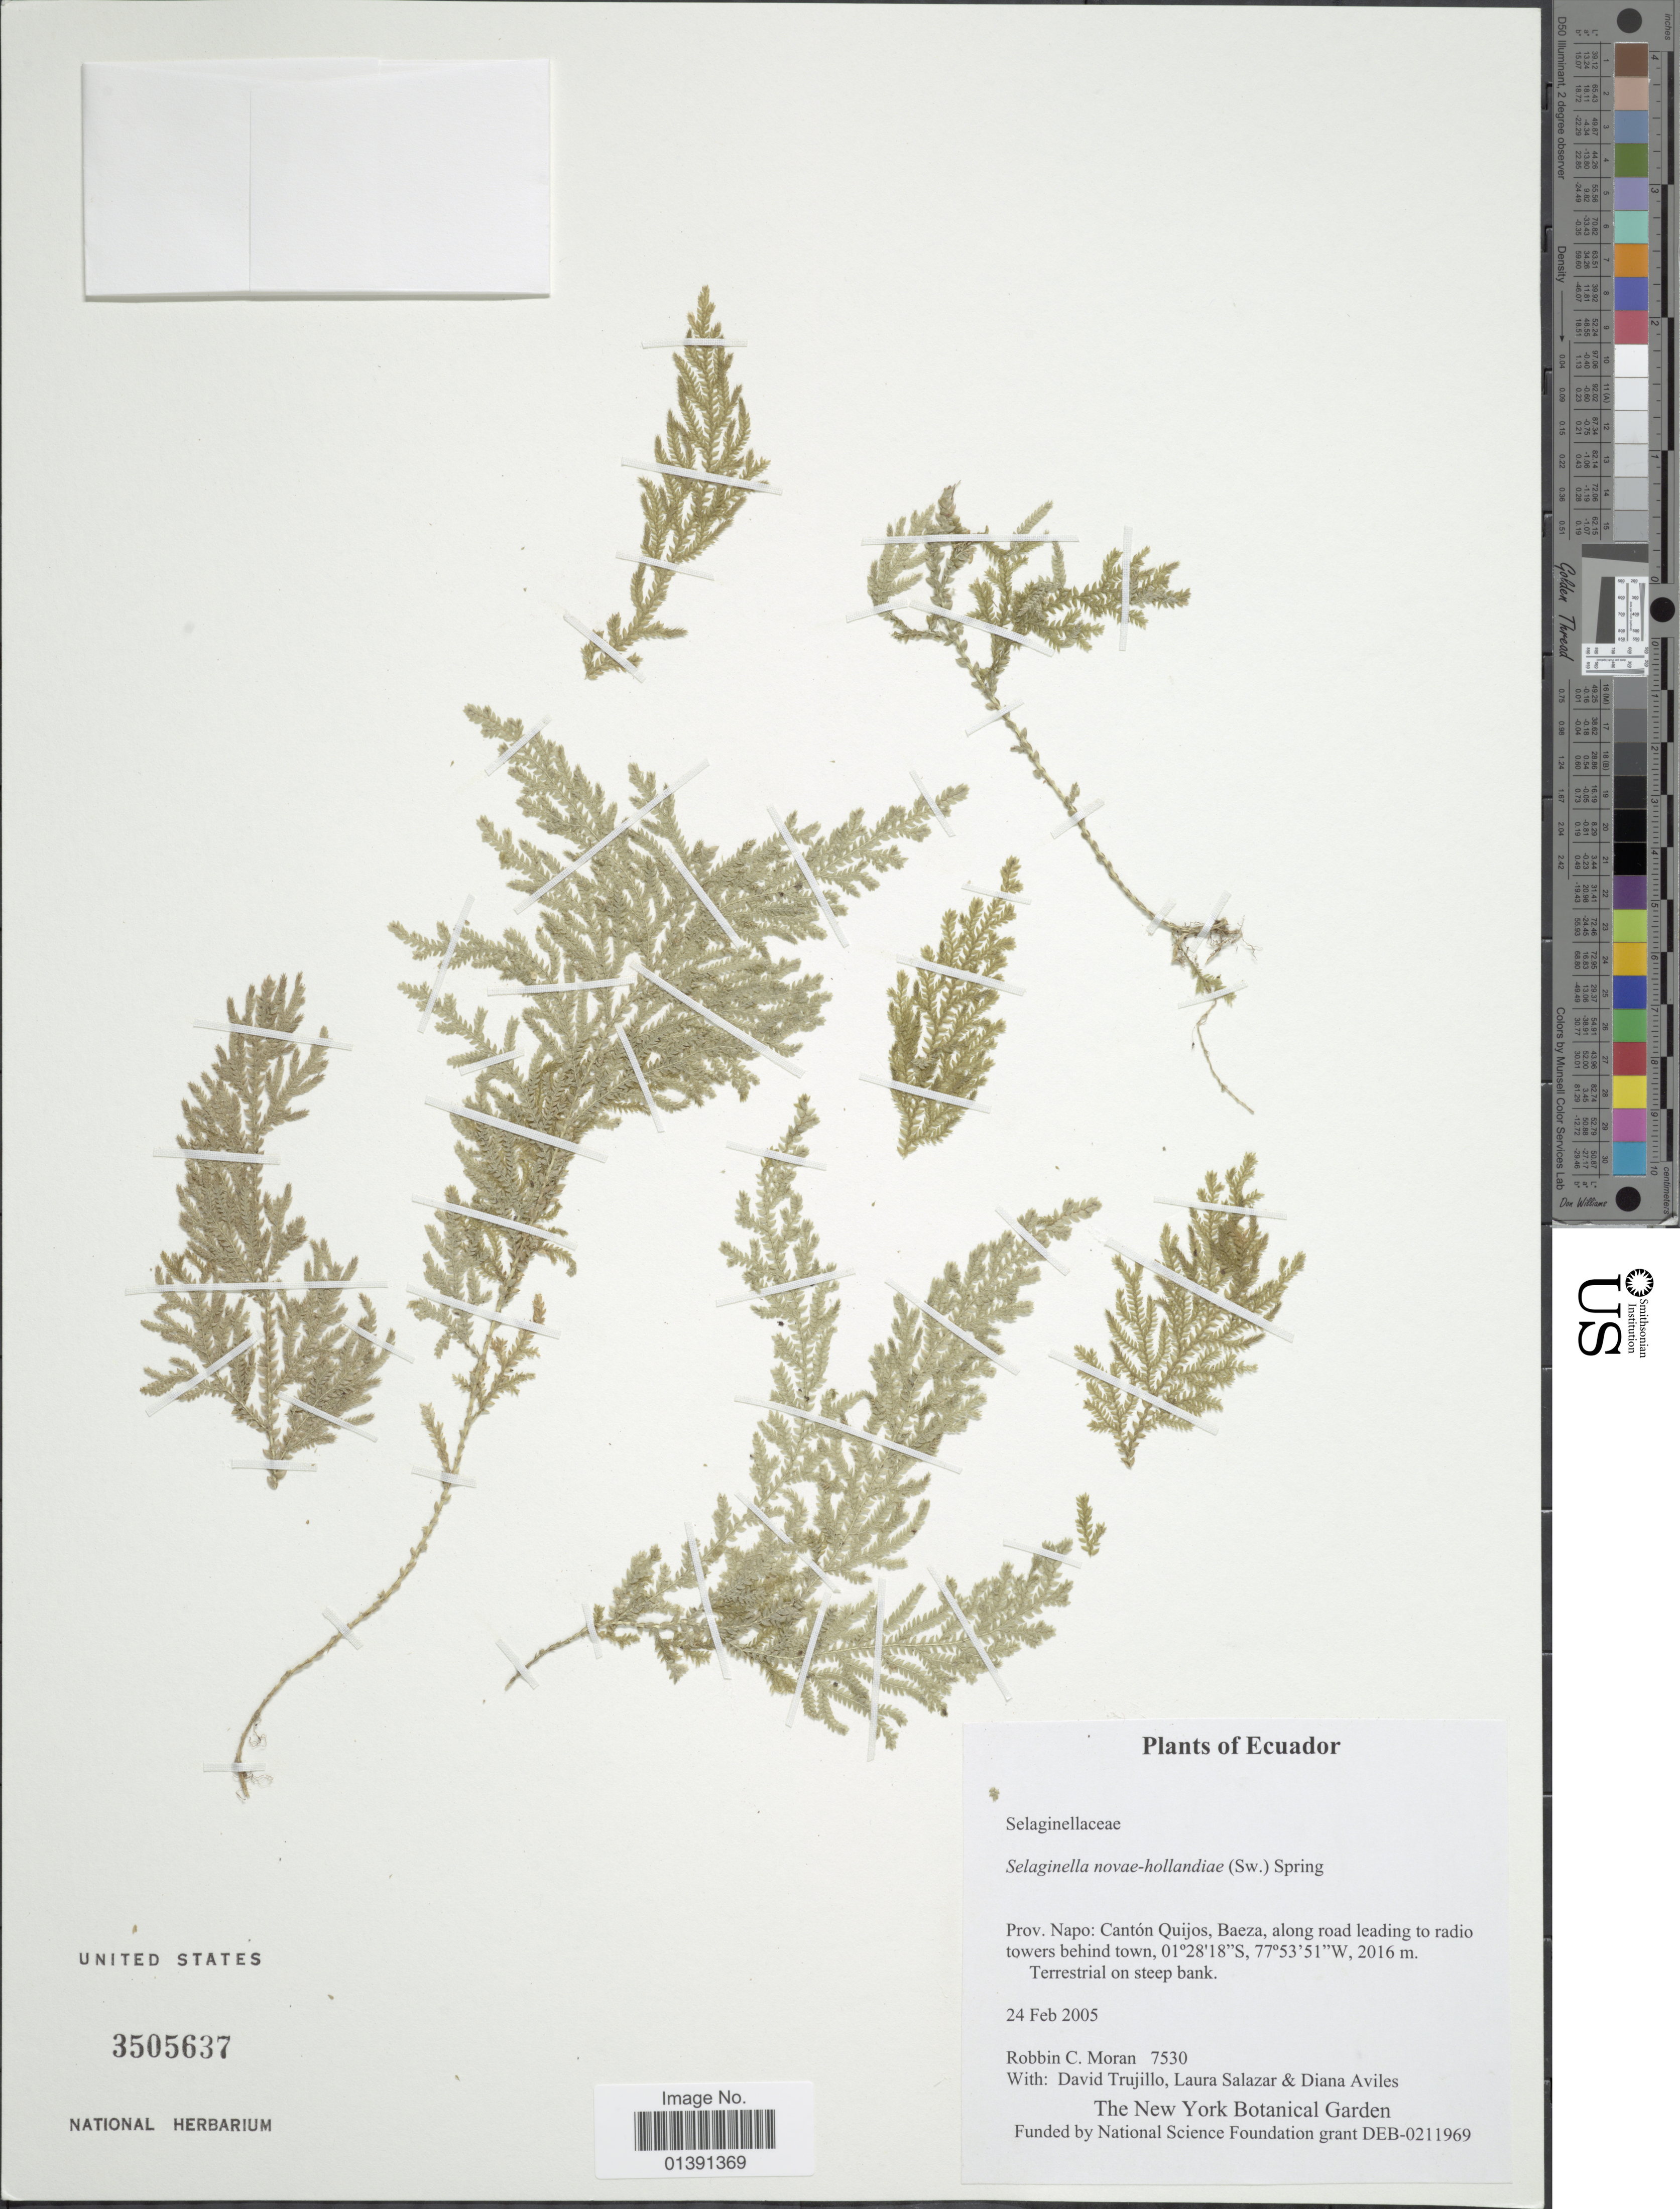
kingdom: Plantae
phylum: Tracheophyta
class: Lycopodiopsida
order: Selaginellales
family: Selaginellaceae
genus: Selaginella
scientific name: Selaginella novae-hollandiae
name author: (Sw.) Spring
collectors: R. C. Moran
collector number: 7530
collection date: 2005-02-24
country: Ecuador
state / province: Napo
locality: Cantón Quijos, Baeza, along road leading to radio towerss behind town, terrestrial on steep bank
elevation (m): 2016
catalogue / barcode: US 3505637